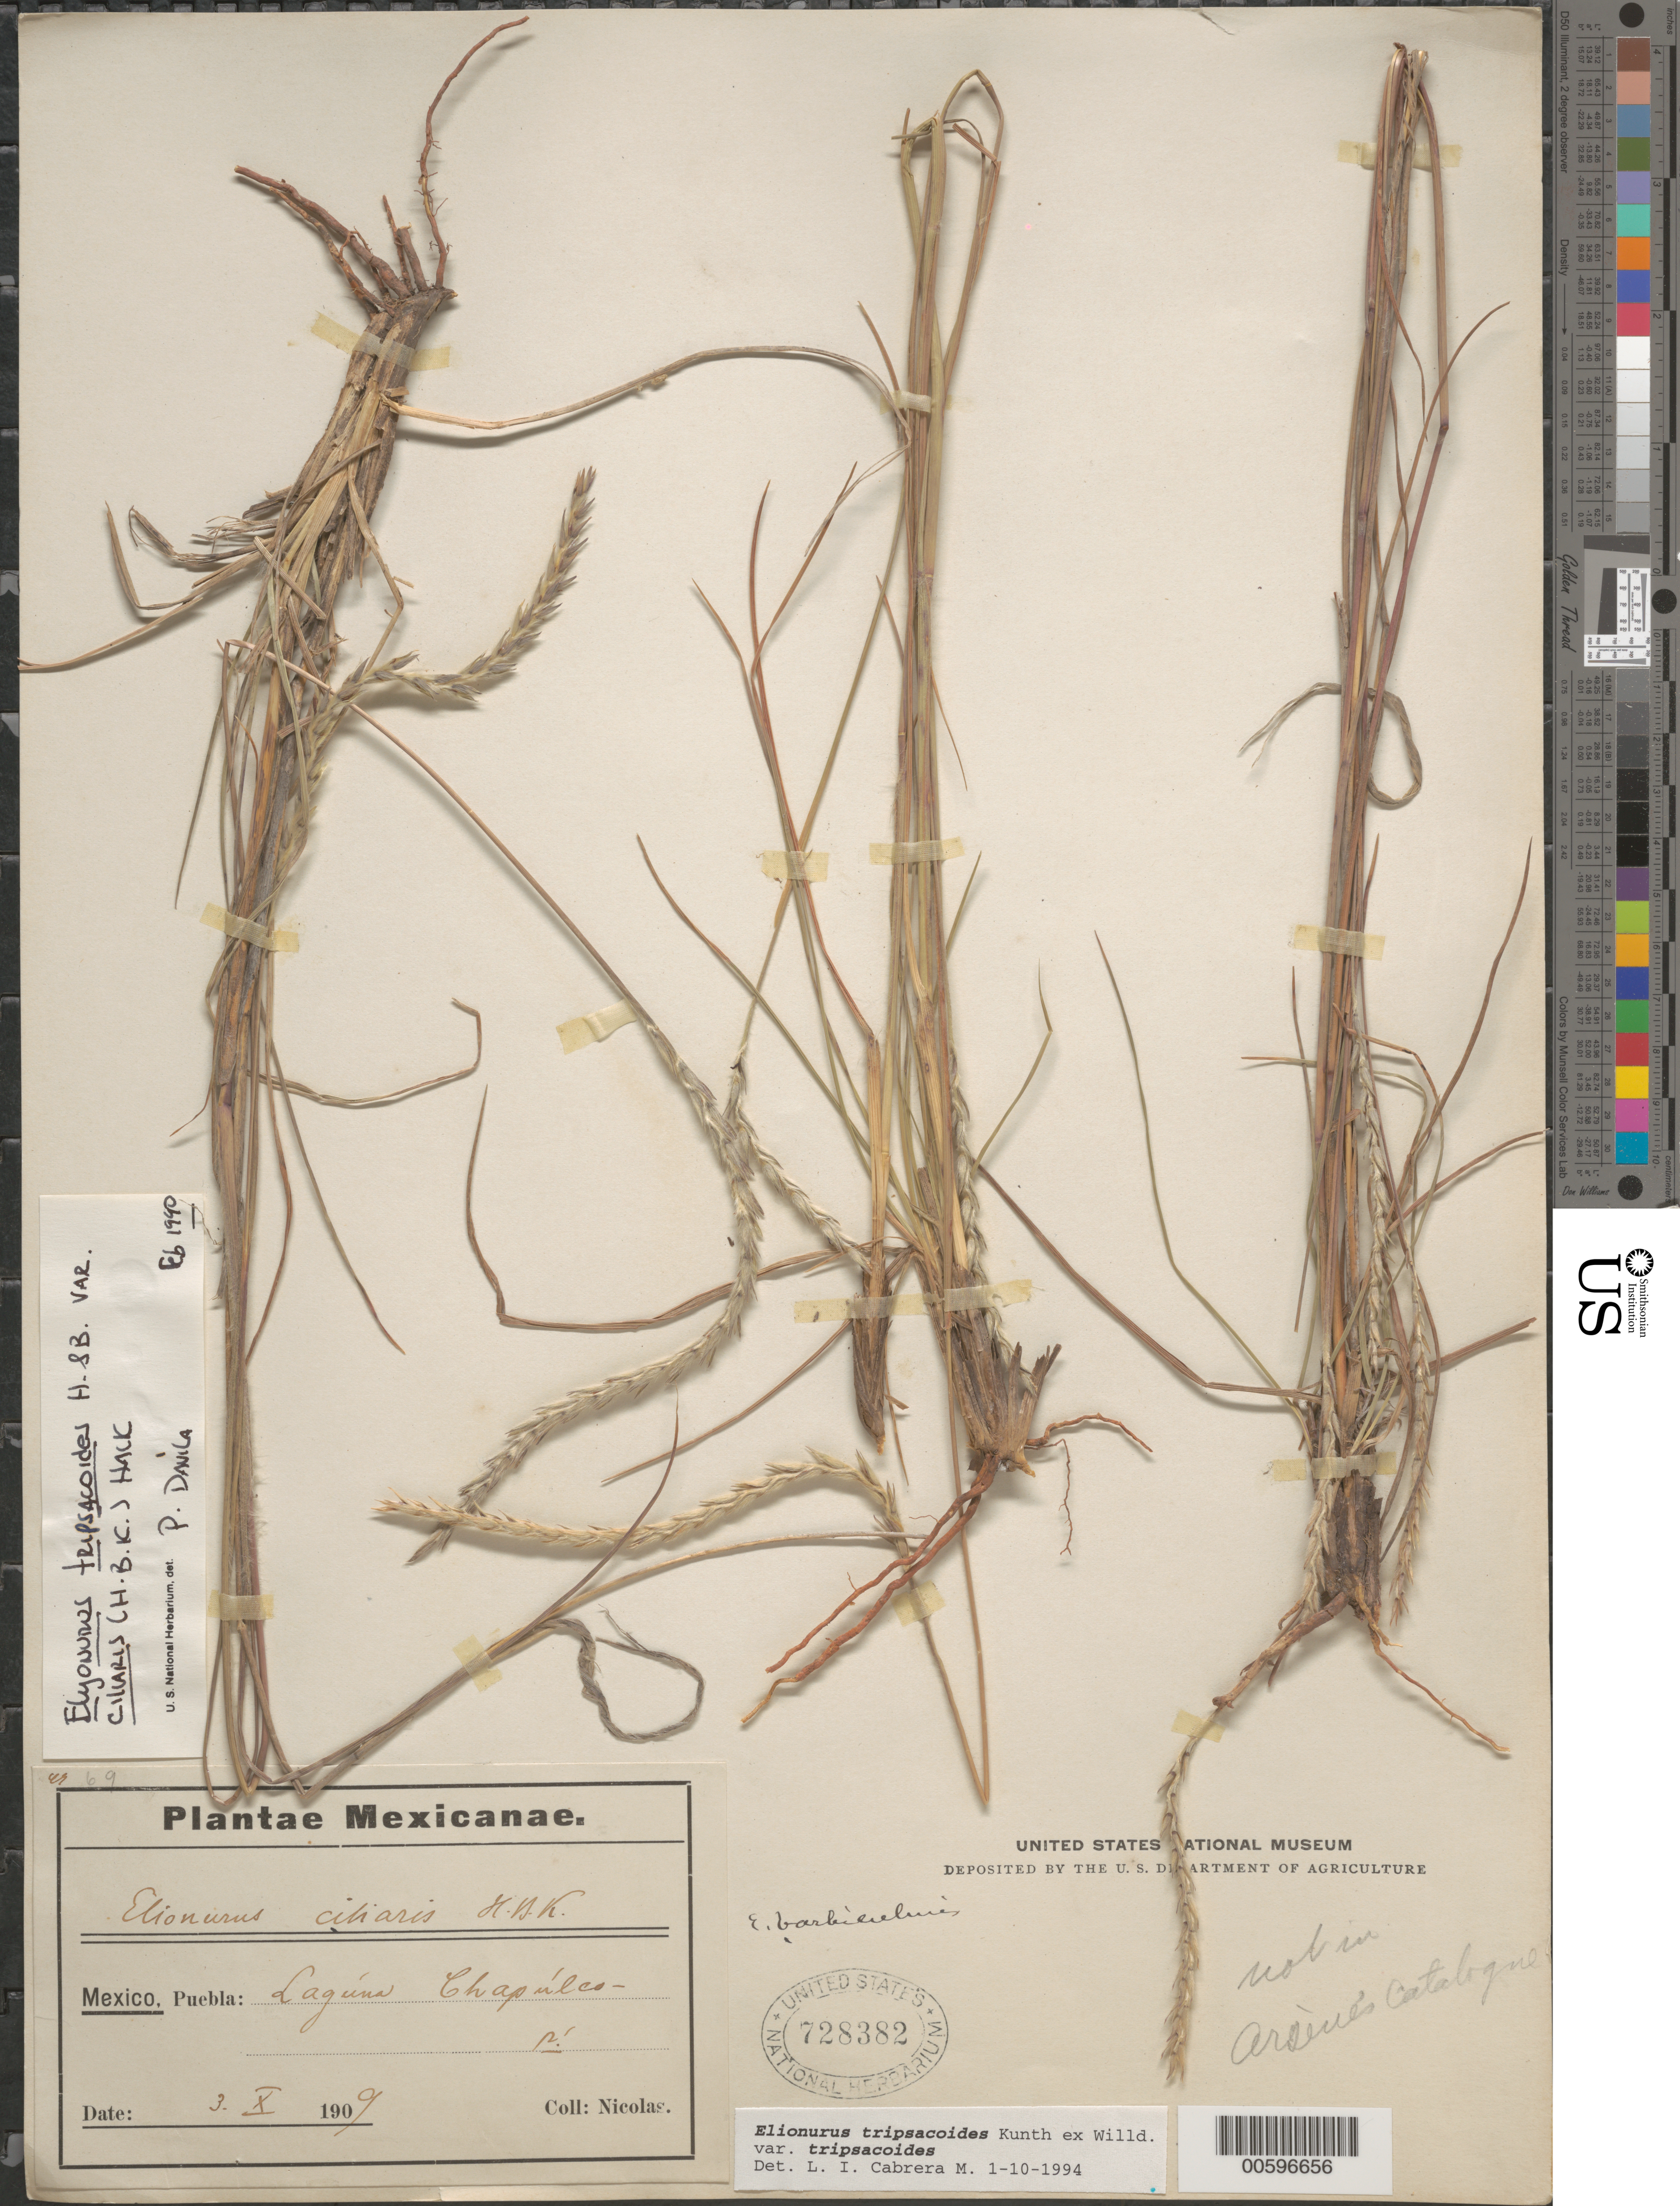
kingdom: Plantae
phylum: Tracheophyta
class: Liliopsida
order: Poales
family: Poaceae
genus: Elionurus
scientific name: Elionurus tripsacoides var. tripsacoides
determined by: Cabrera M., L. I.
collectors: -. Nicolas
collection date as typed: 3 Oct 1909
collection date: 1909-10-03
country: Mexico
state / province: Puebla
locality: Lag·na Chap·lco.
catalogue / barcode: US 728382